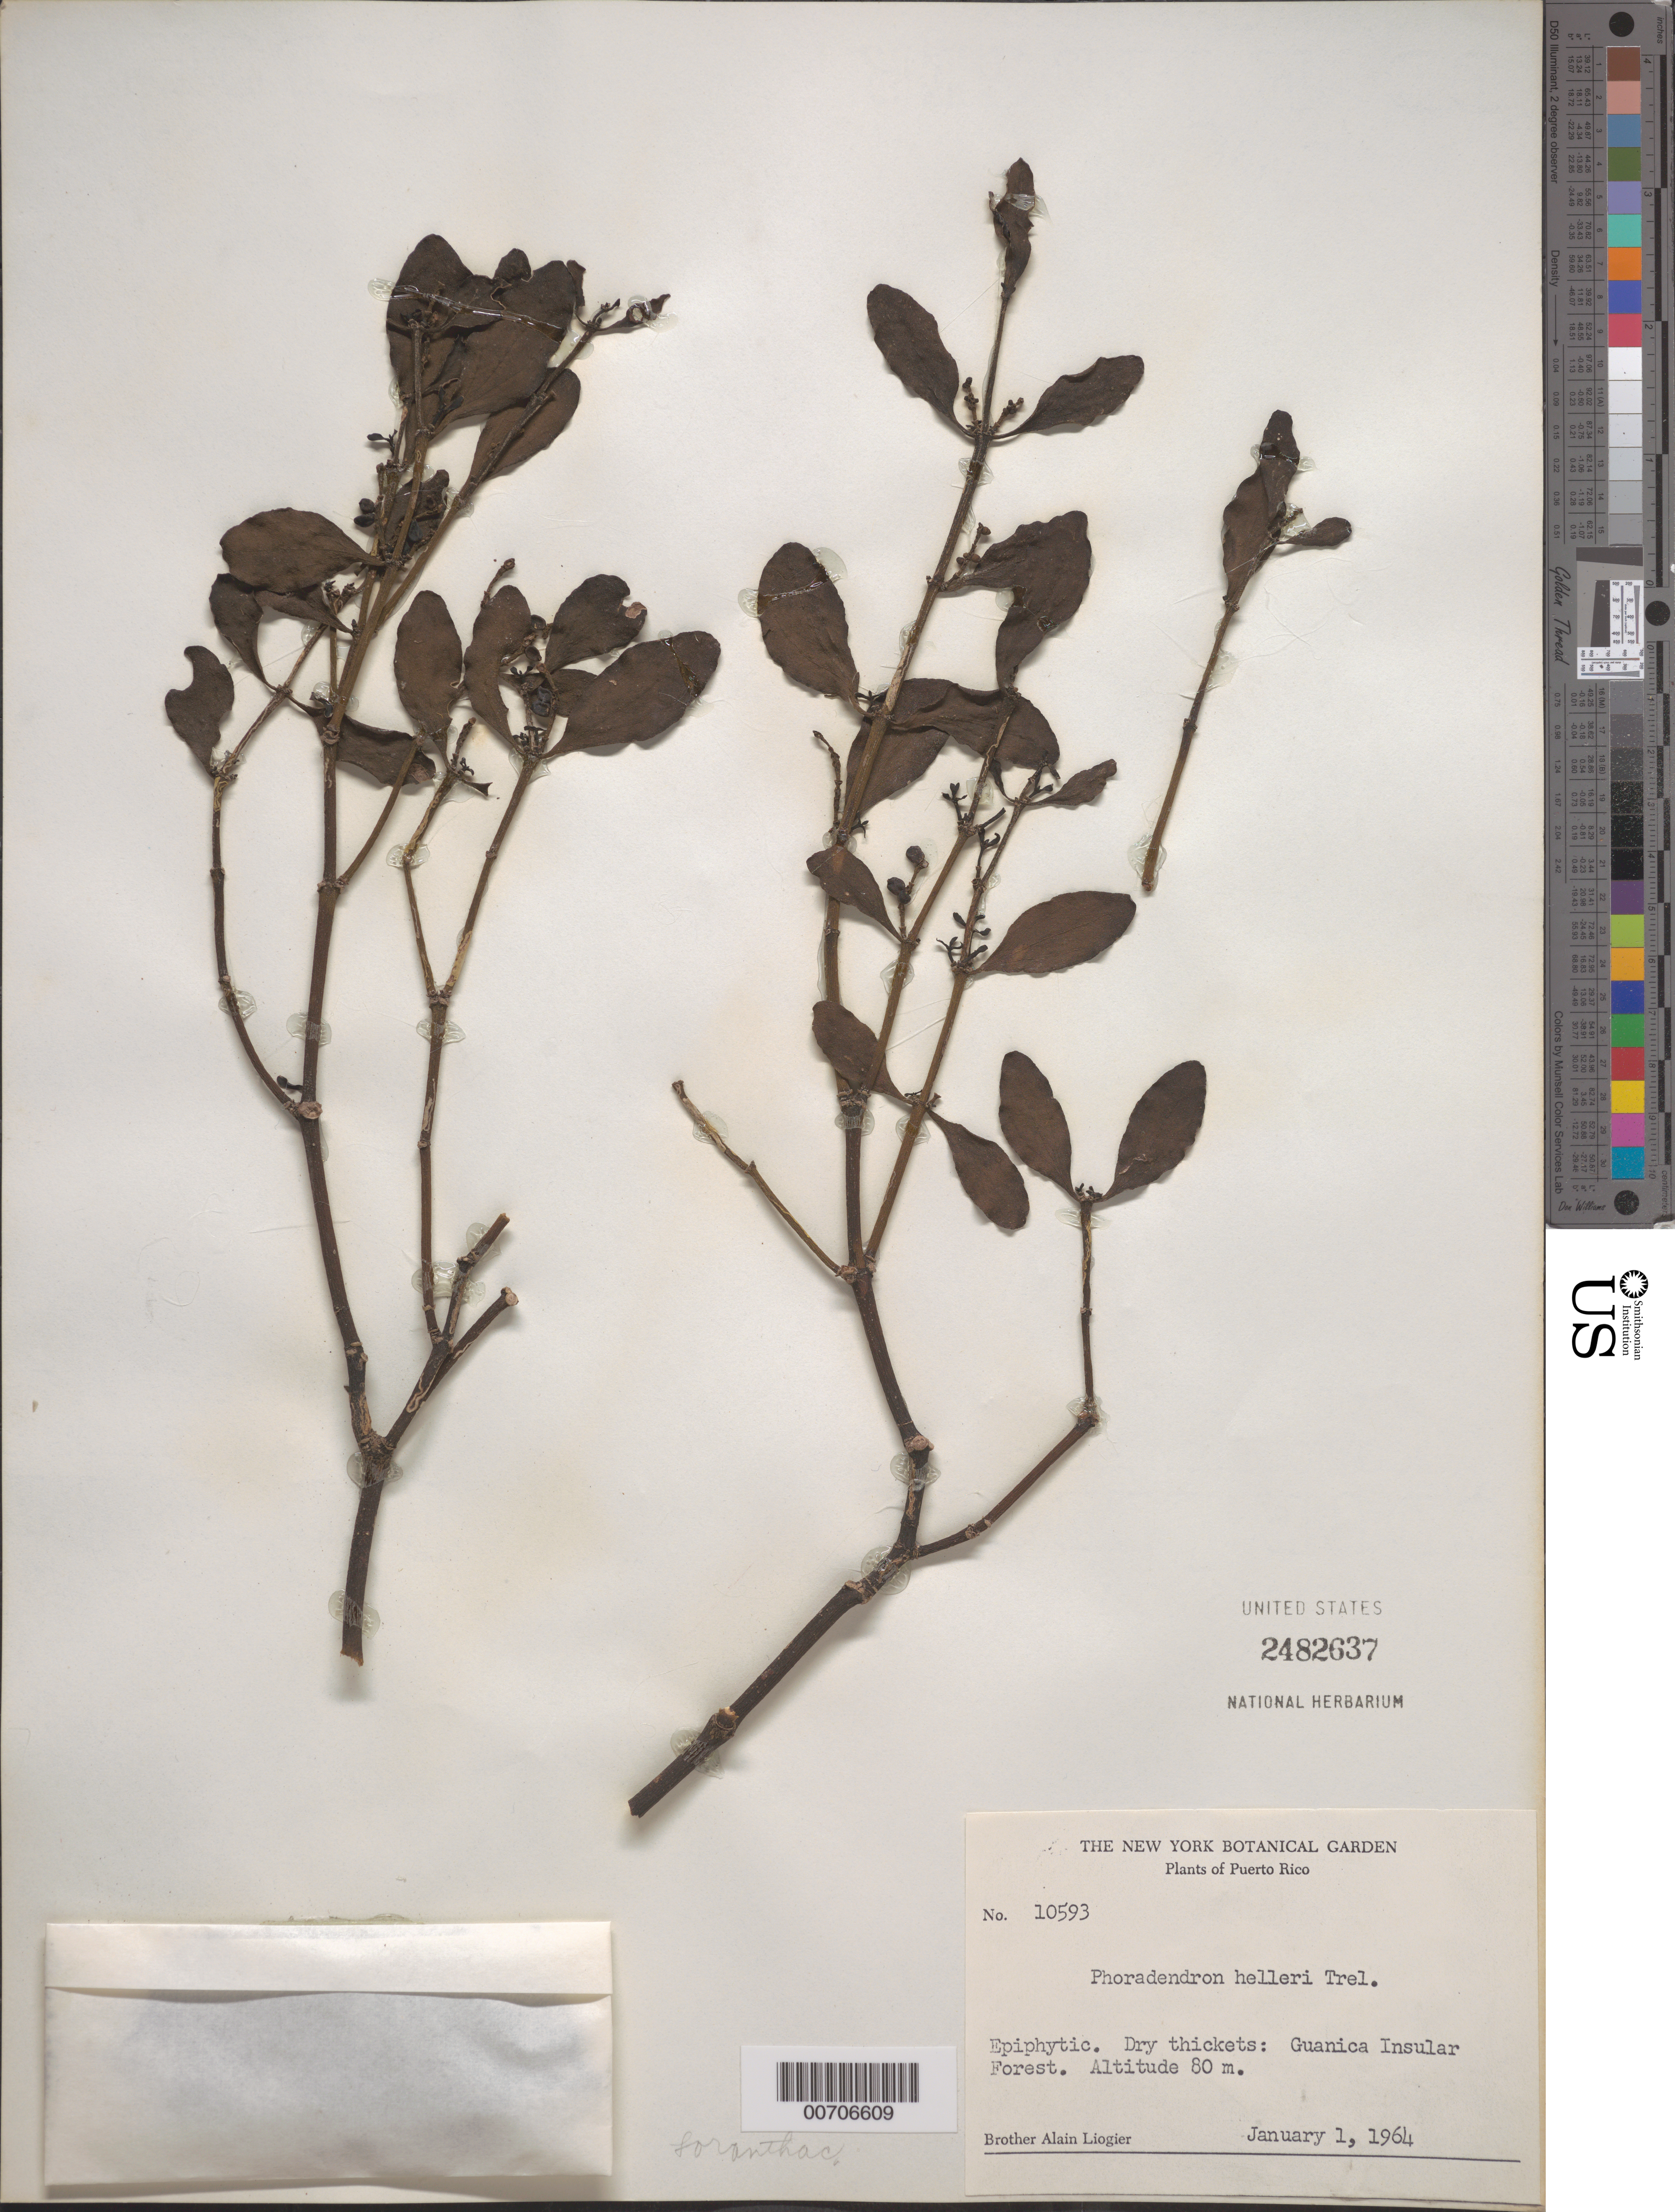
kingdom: Plantae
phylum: Tracheophyta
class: Magnoliopsida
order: Santalales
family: Viscaceae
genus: Phoradendron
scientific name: Phoradendron anceps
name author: (Spreng.) M. Gómez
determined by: Caraballo-Ortiz, Marcos A., (MISS), University of Mississippi (UNITED STATES)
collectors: A. H. Liogier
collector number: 10593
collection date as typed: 01 Jan 1964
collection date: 1964-01-01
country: Puerto Rico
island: Greater Antilles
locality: Guanica Insular Forest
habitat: Dry thickets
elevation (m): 80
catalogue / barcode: US 2482637